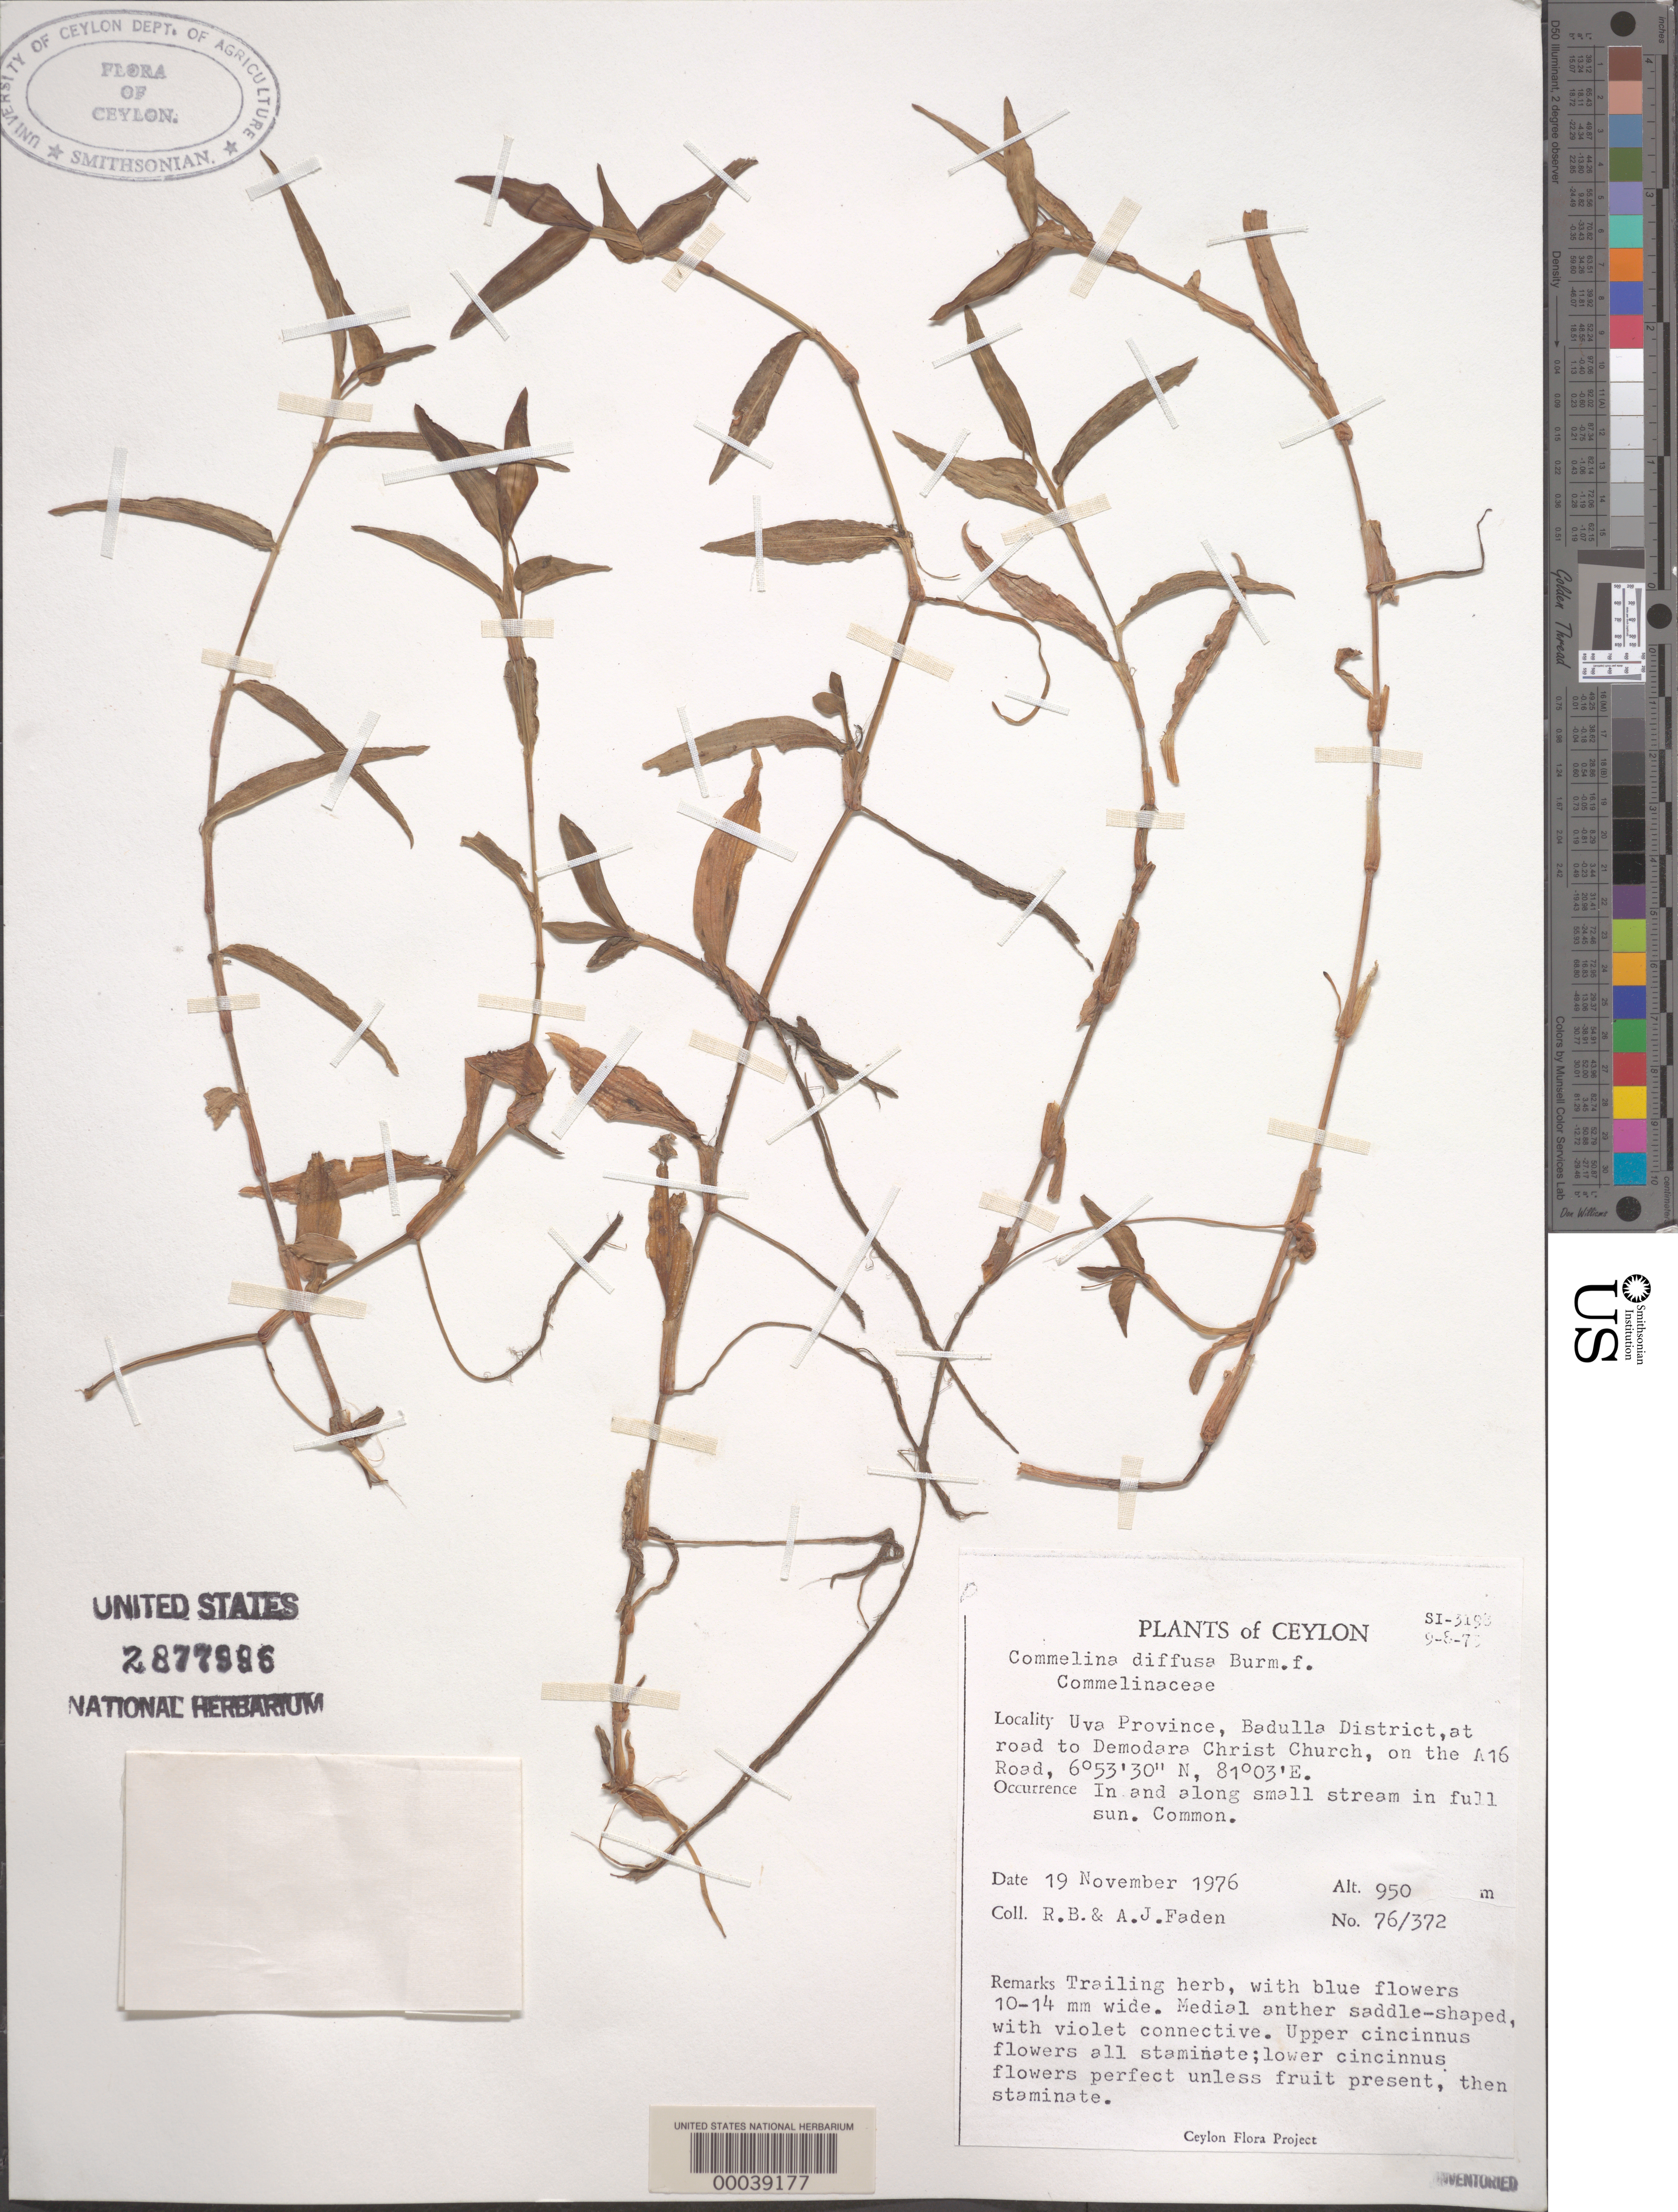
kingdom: Plantae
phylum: Tracheophyta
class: Liliopsida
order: Commelinales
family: Commelinaceae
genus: Commelina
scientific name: Commelina diffusa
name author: Burm. f.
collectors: R. B. Faden & A. J. Faden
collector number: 76/372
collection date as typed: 19 Nov 1976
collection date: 1976-11-19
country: Sri Lanka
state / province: Uva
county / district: Badulla Dist.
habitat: Full sun along small stream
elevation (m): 950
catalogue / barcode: US 2877996